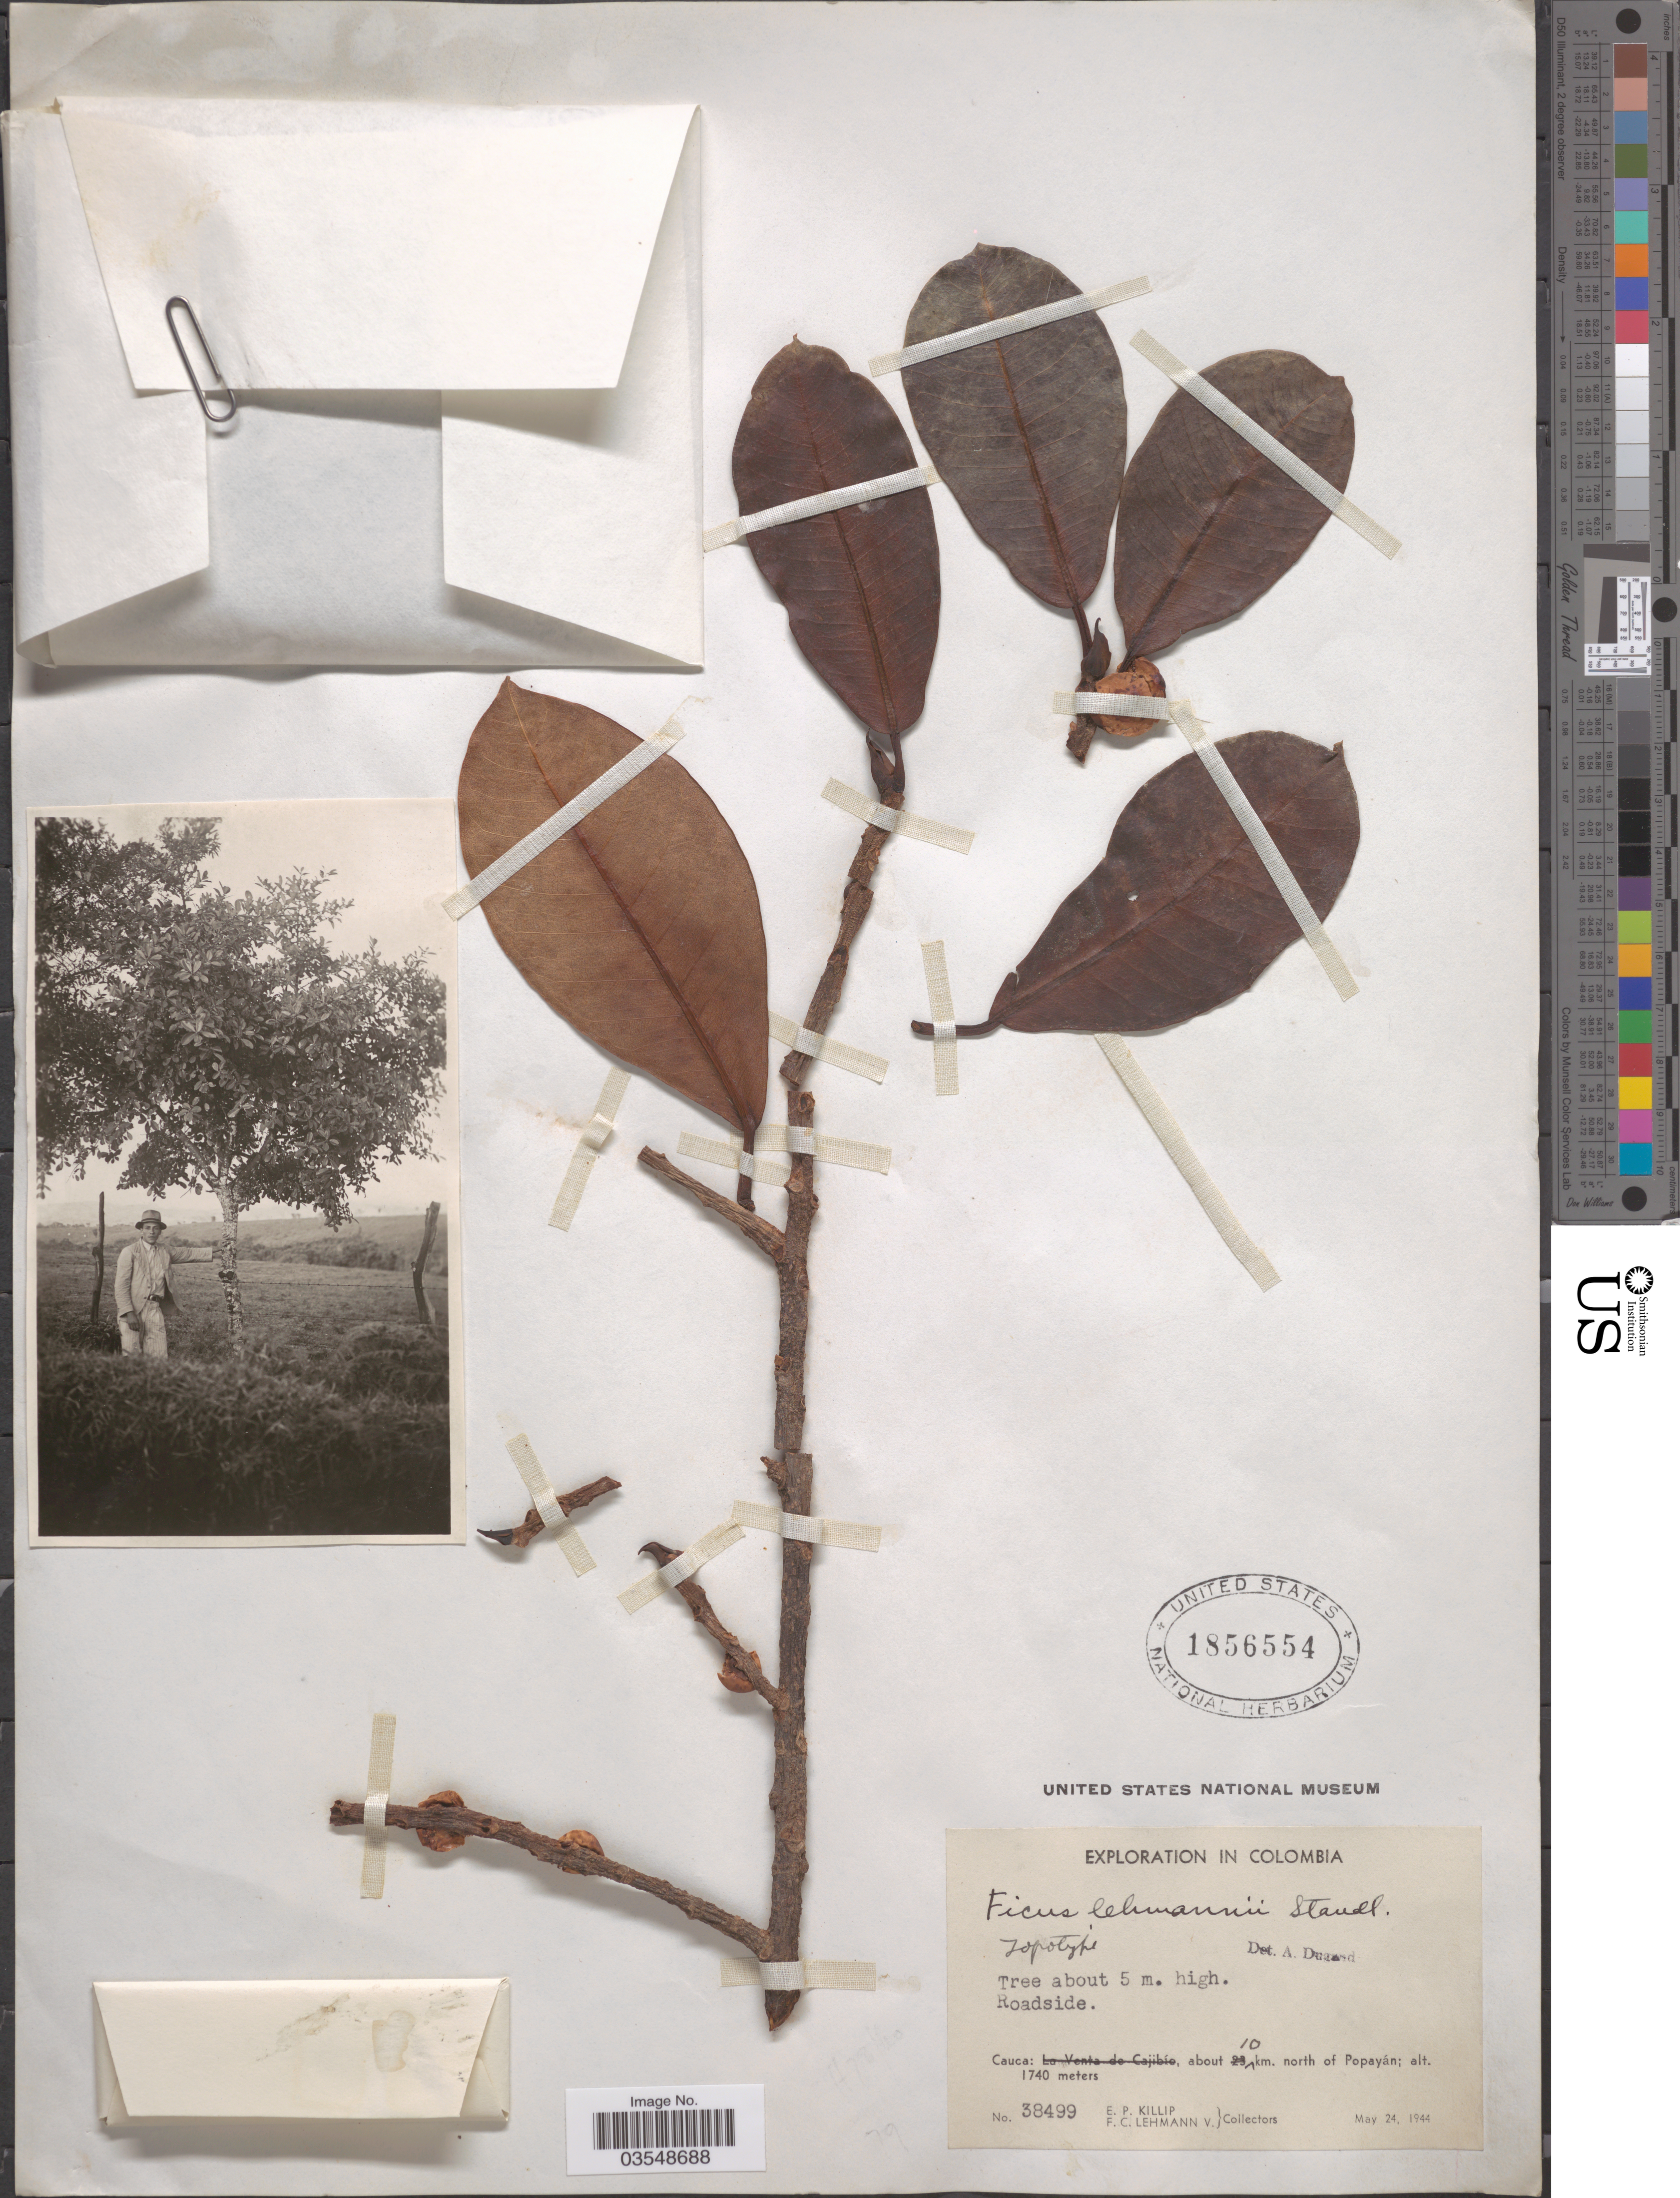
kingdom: Plantae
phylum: Tracheophyta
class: Magnoliopsida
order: Rosales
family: Moraceae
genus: Ficus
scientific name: Ficus lehmannii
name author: Standl.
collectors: E. P. Killip & F. Lehmann v.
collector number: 38499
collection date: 1944-05-24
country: Colombia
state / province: Cauca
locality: About 10 km. north of Popayán.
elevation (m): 1740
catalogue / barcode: US 1856554